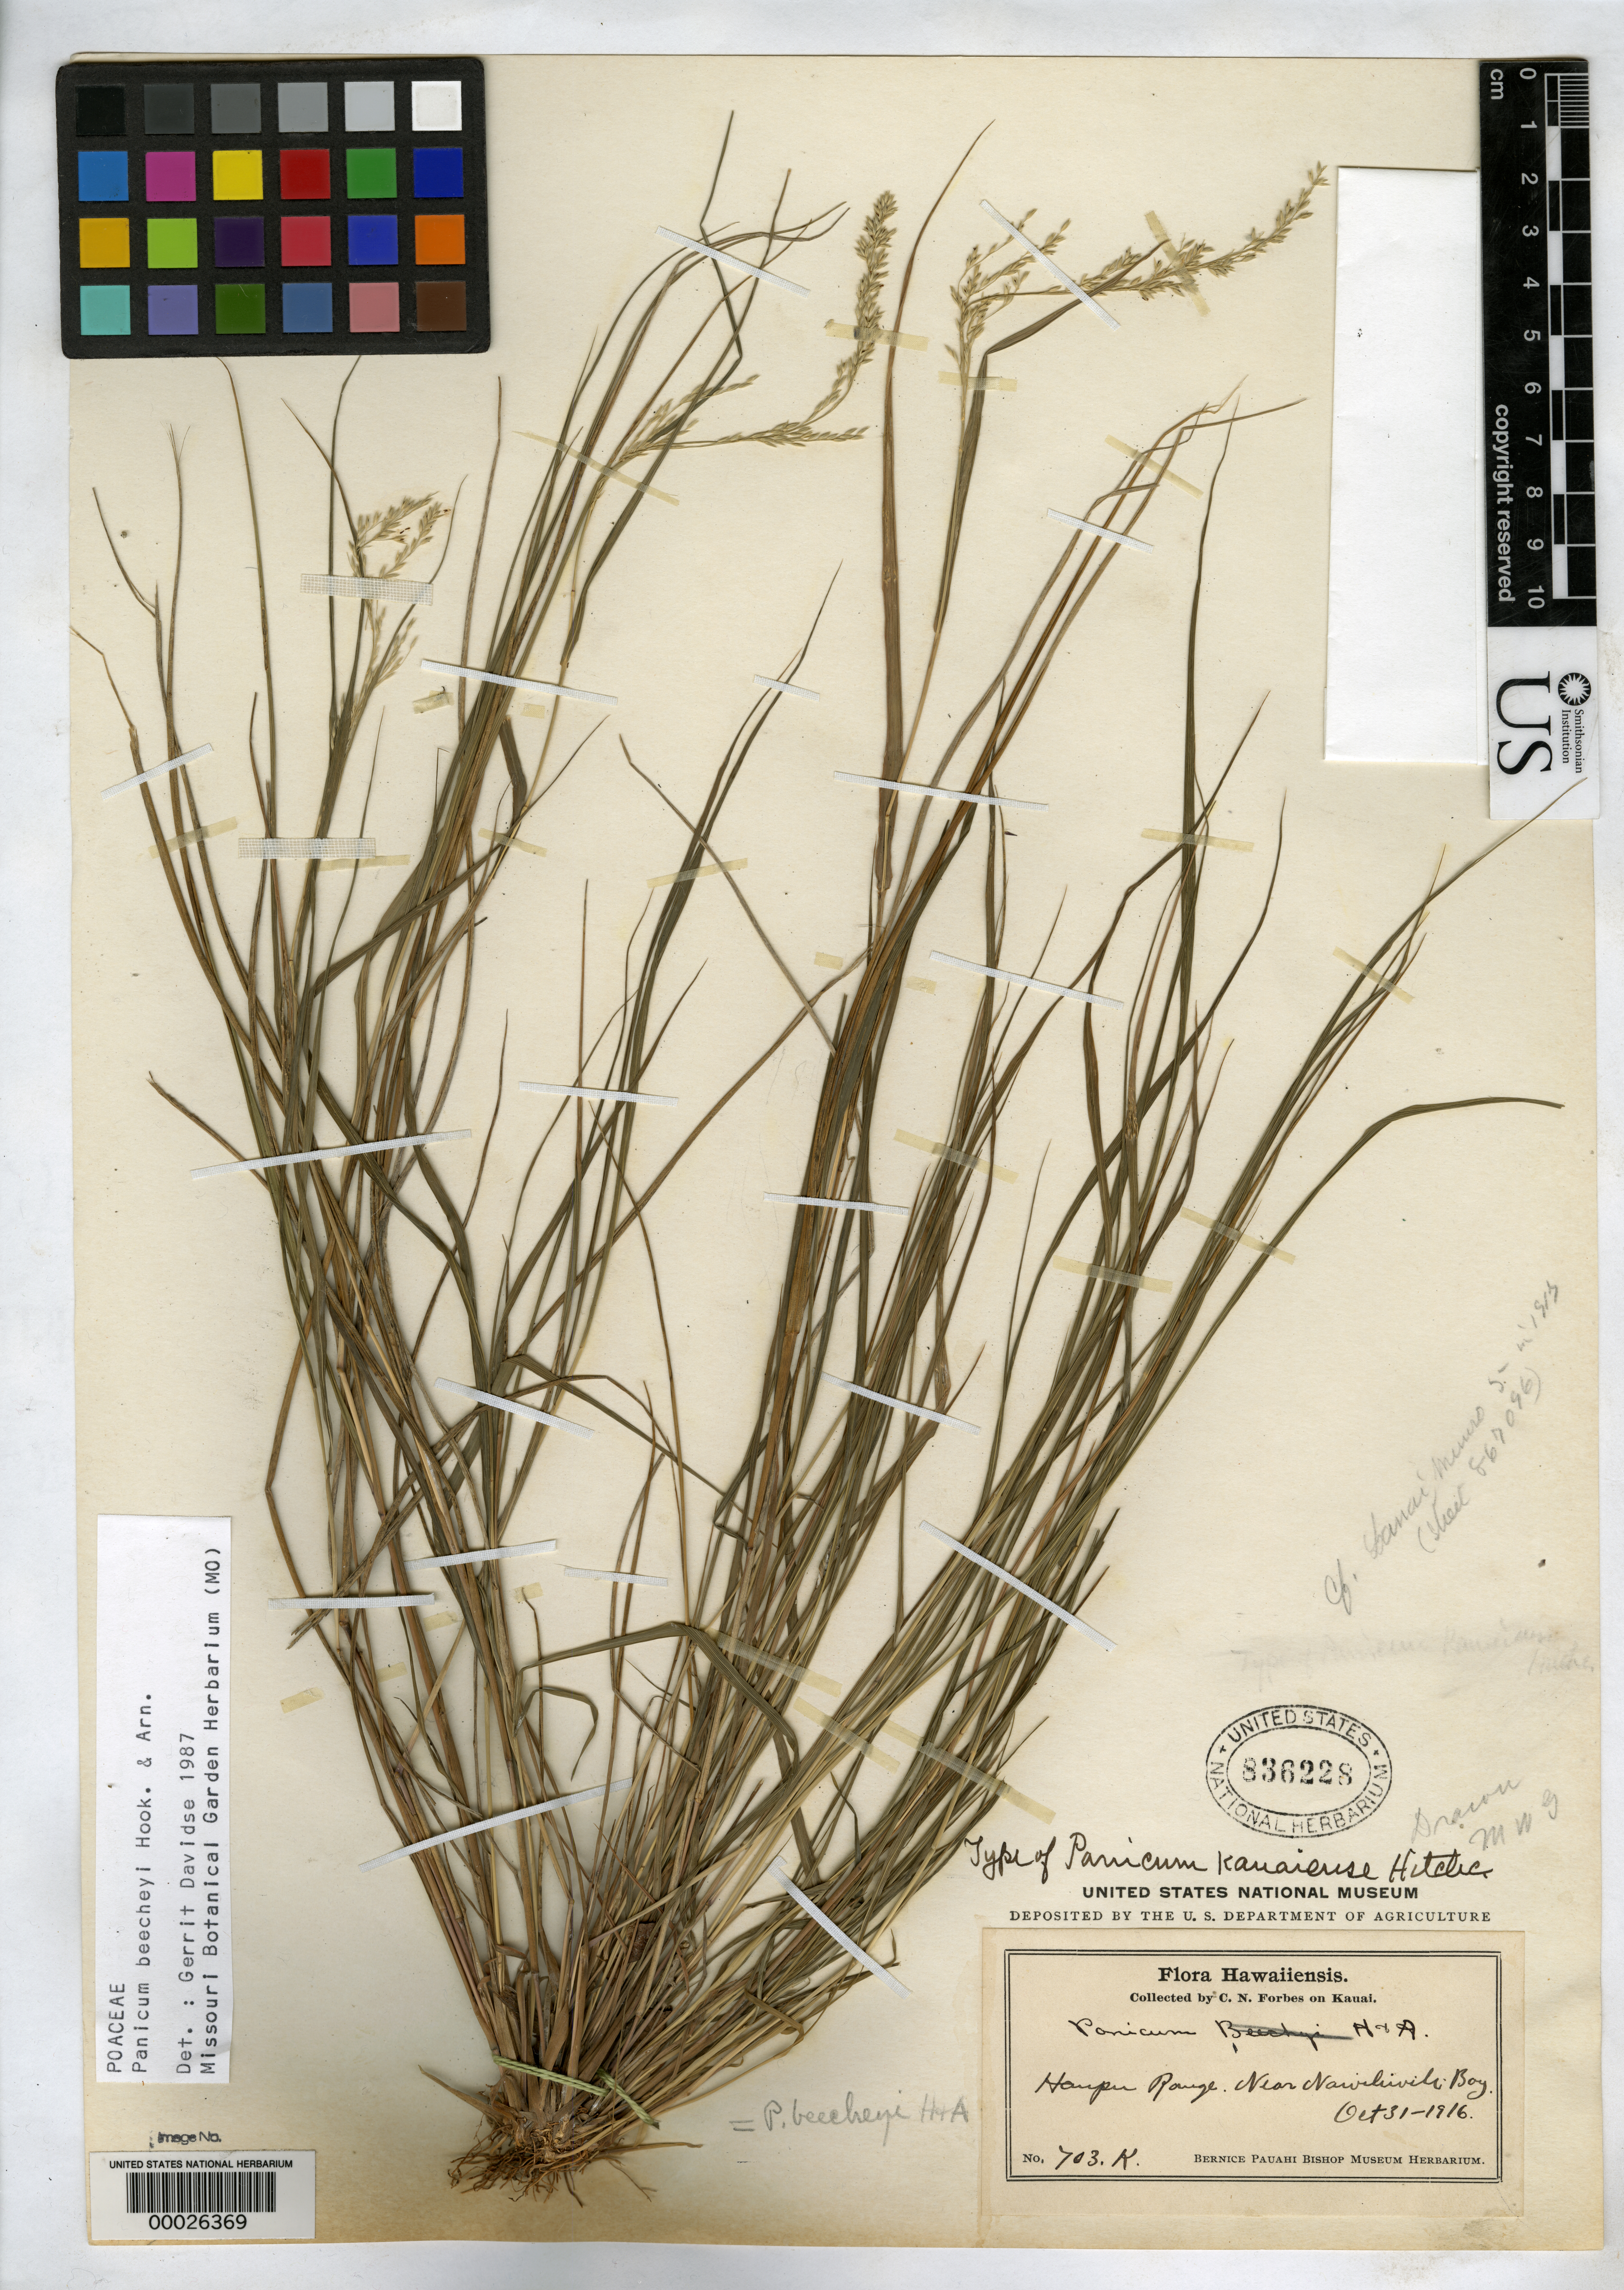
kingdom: Plantae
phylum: Tracheophyta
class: Liliopsida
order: Poales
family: Poaceae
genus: Panicum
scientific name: Panicum kauaiense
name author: Hitchc.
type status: Holotype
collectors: C. N. Forbes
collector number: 703.K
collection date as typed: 31 Oct 1916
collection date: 1916-10-31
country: United States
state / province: Hawaii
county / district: Kauai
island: Kaua'i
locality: Haupu Range, Nawiliwili Bay.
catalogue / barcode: US 836228